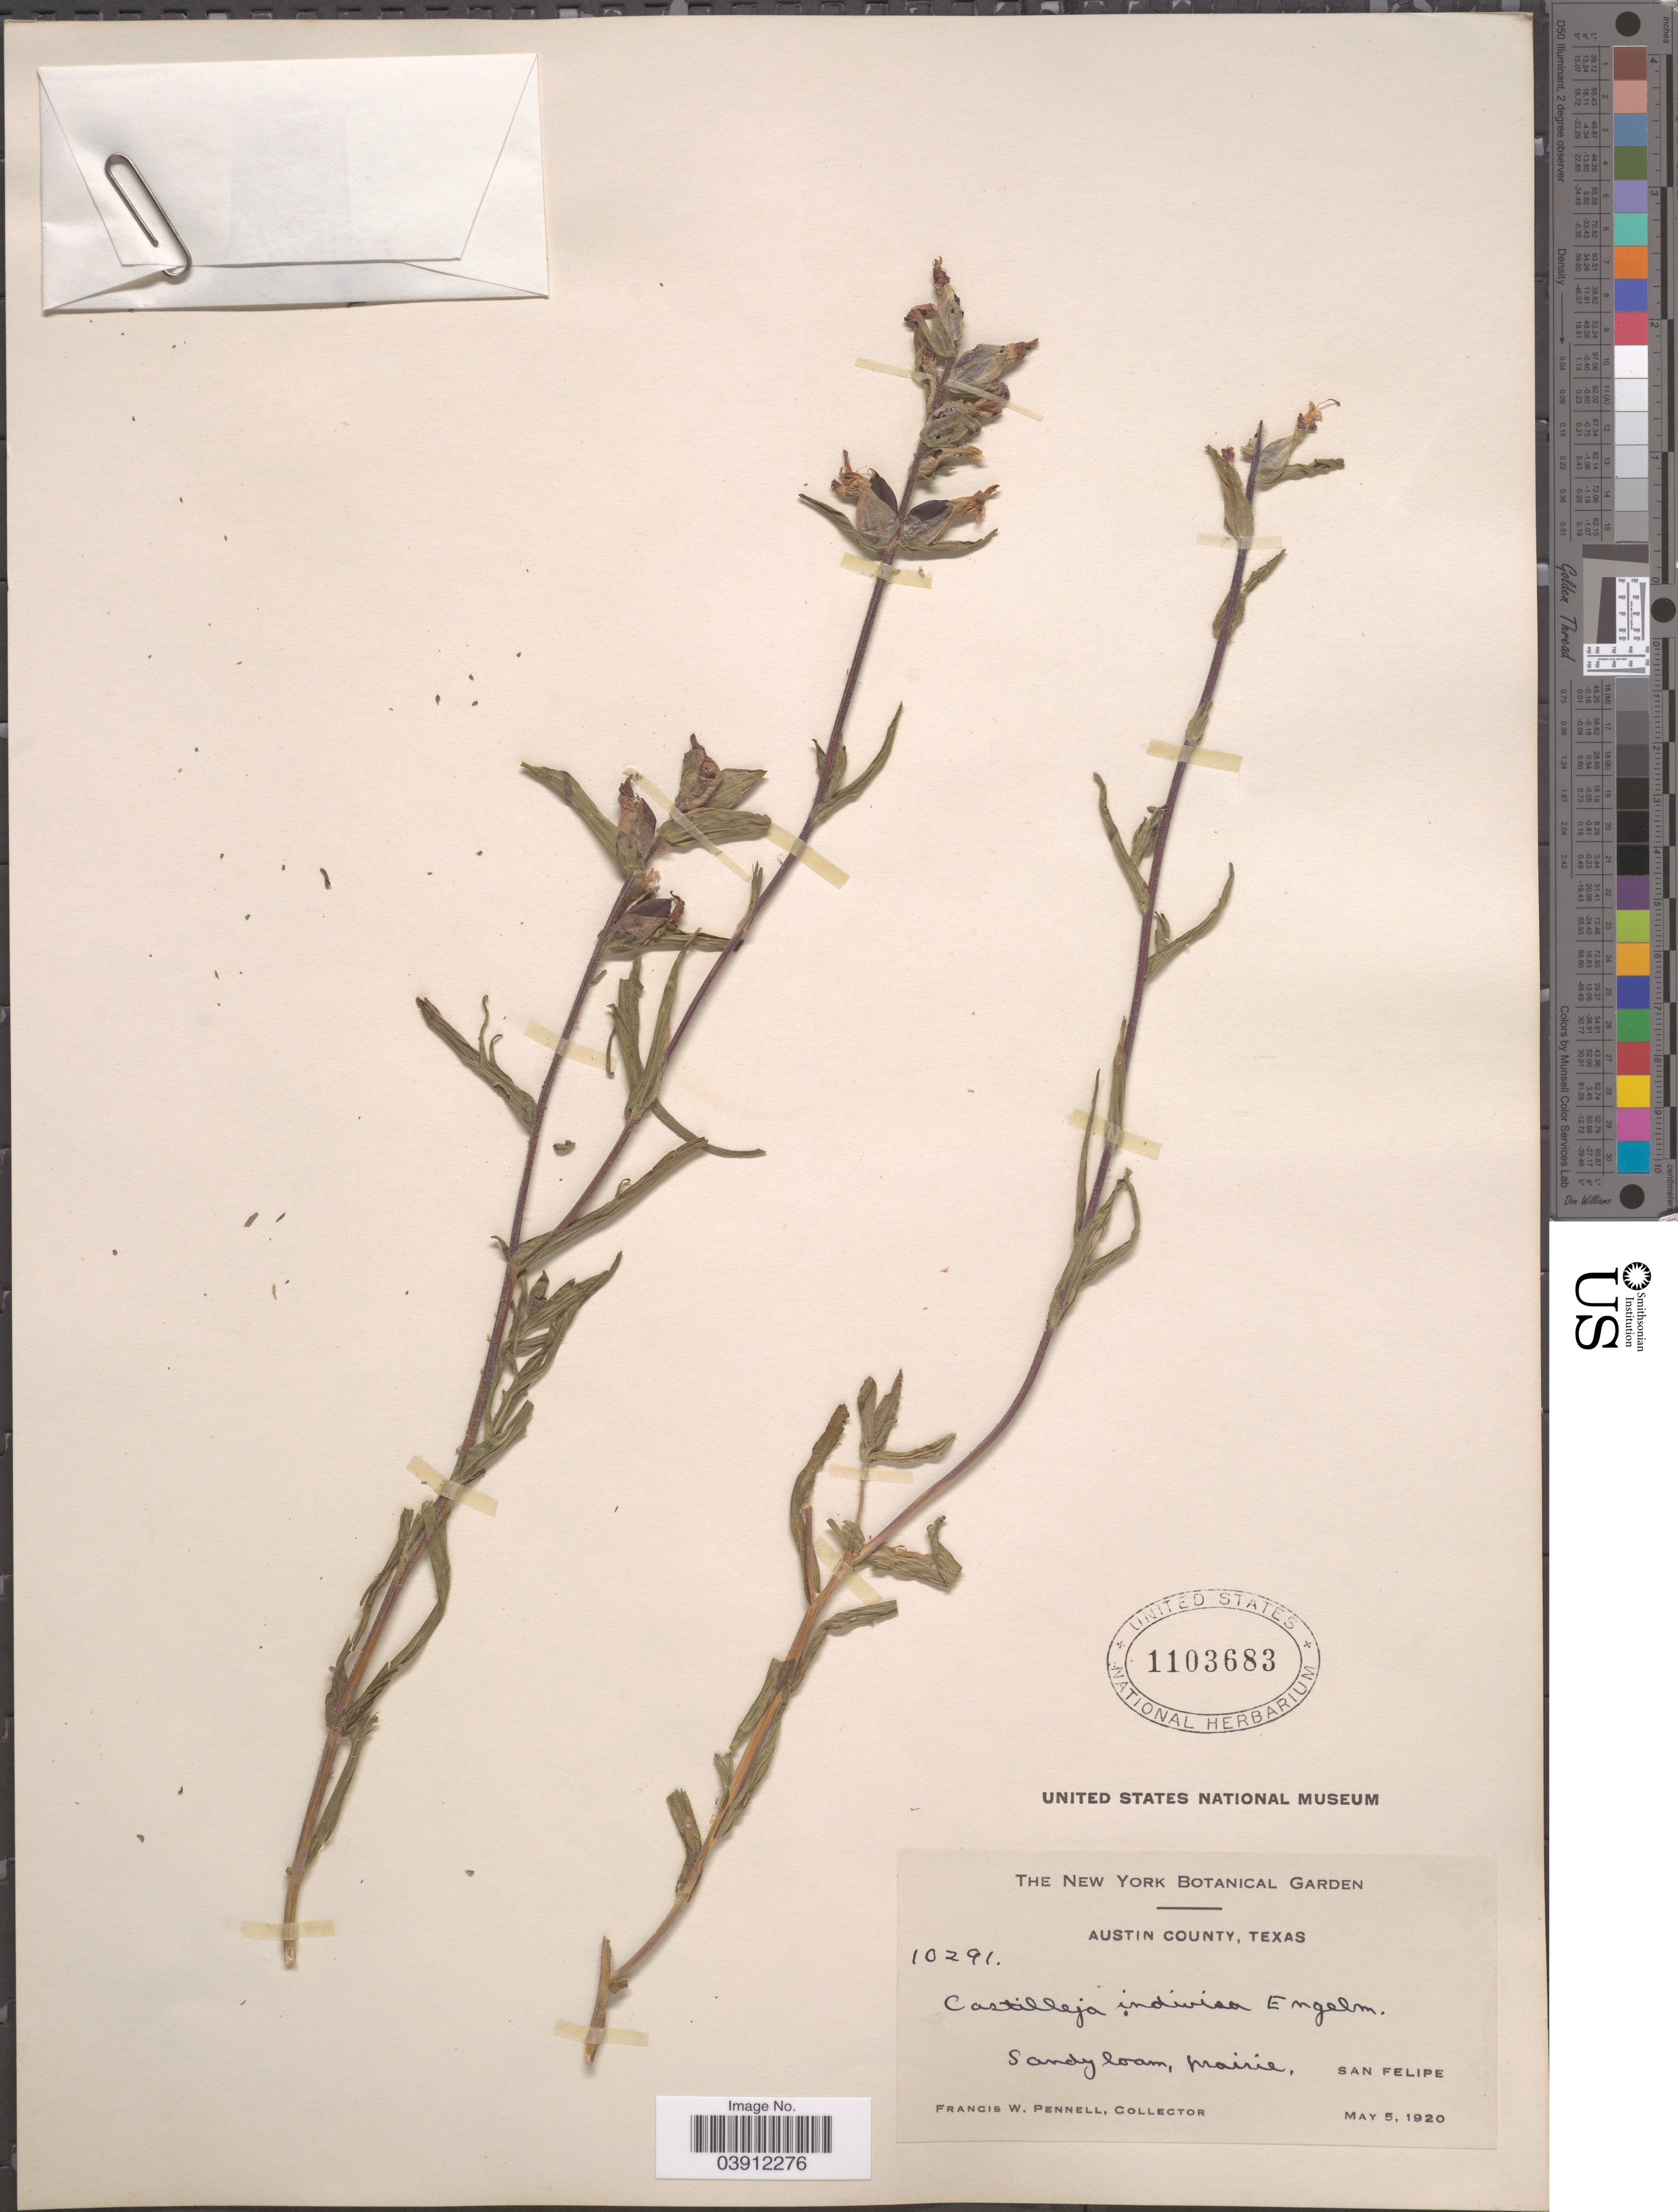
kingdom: Plantae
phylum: Tracheophyta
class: Magnoliopsida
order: Lamiales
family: Orobanchaceae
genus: Castilleja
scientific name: Castilleja indivisa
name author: Engelm. in Engelm. & A. Gray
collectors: F. W. Pennell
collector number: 10291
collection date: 1920-05-05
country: United States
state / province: Texas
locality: Austin County. San Felipe.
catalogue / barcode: US 1103683